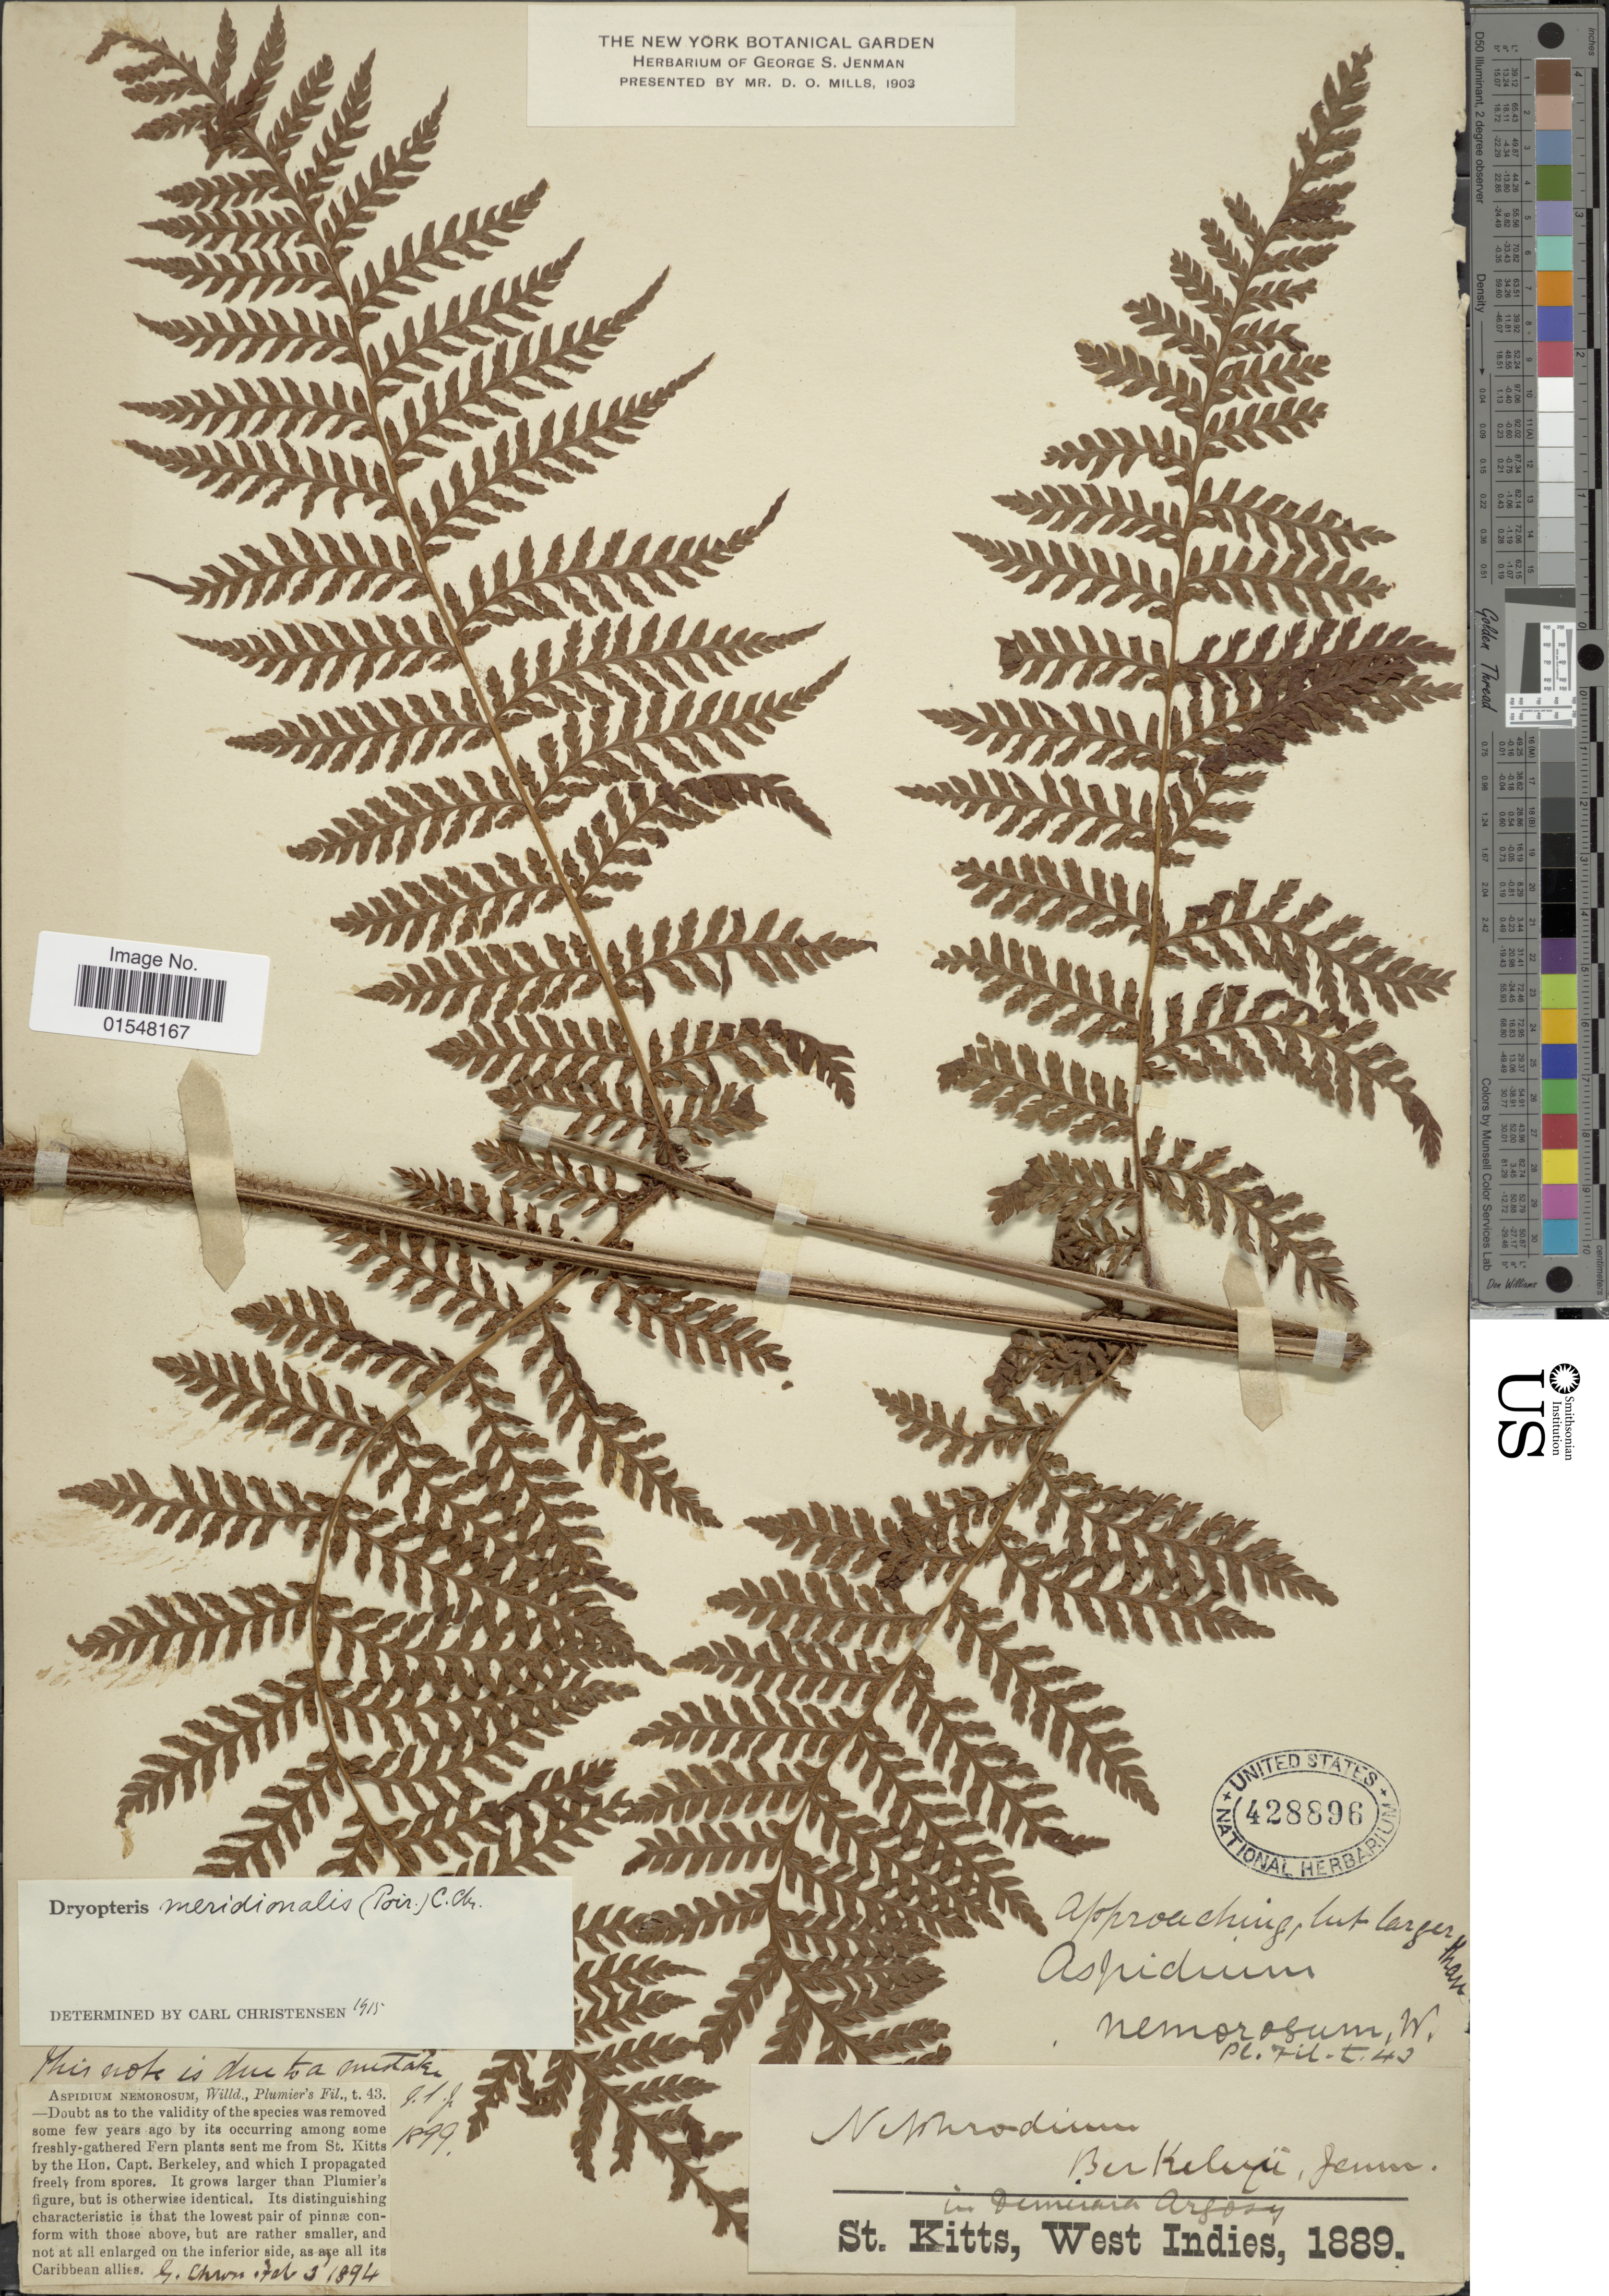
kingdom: Plantae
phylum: Tracheophyta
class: Polypodiopsida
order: Polypodiales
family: Dryopteridaceae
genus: Ctenitis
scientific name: Ctenitis meridionalis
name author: (Poir.) Ching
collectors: Chron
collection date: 1894-02-03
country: St. Christopher-Nevis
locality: St. Kitts, West Indies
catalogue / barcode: US 428896